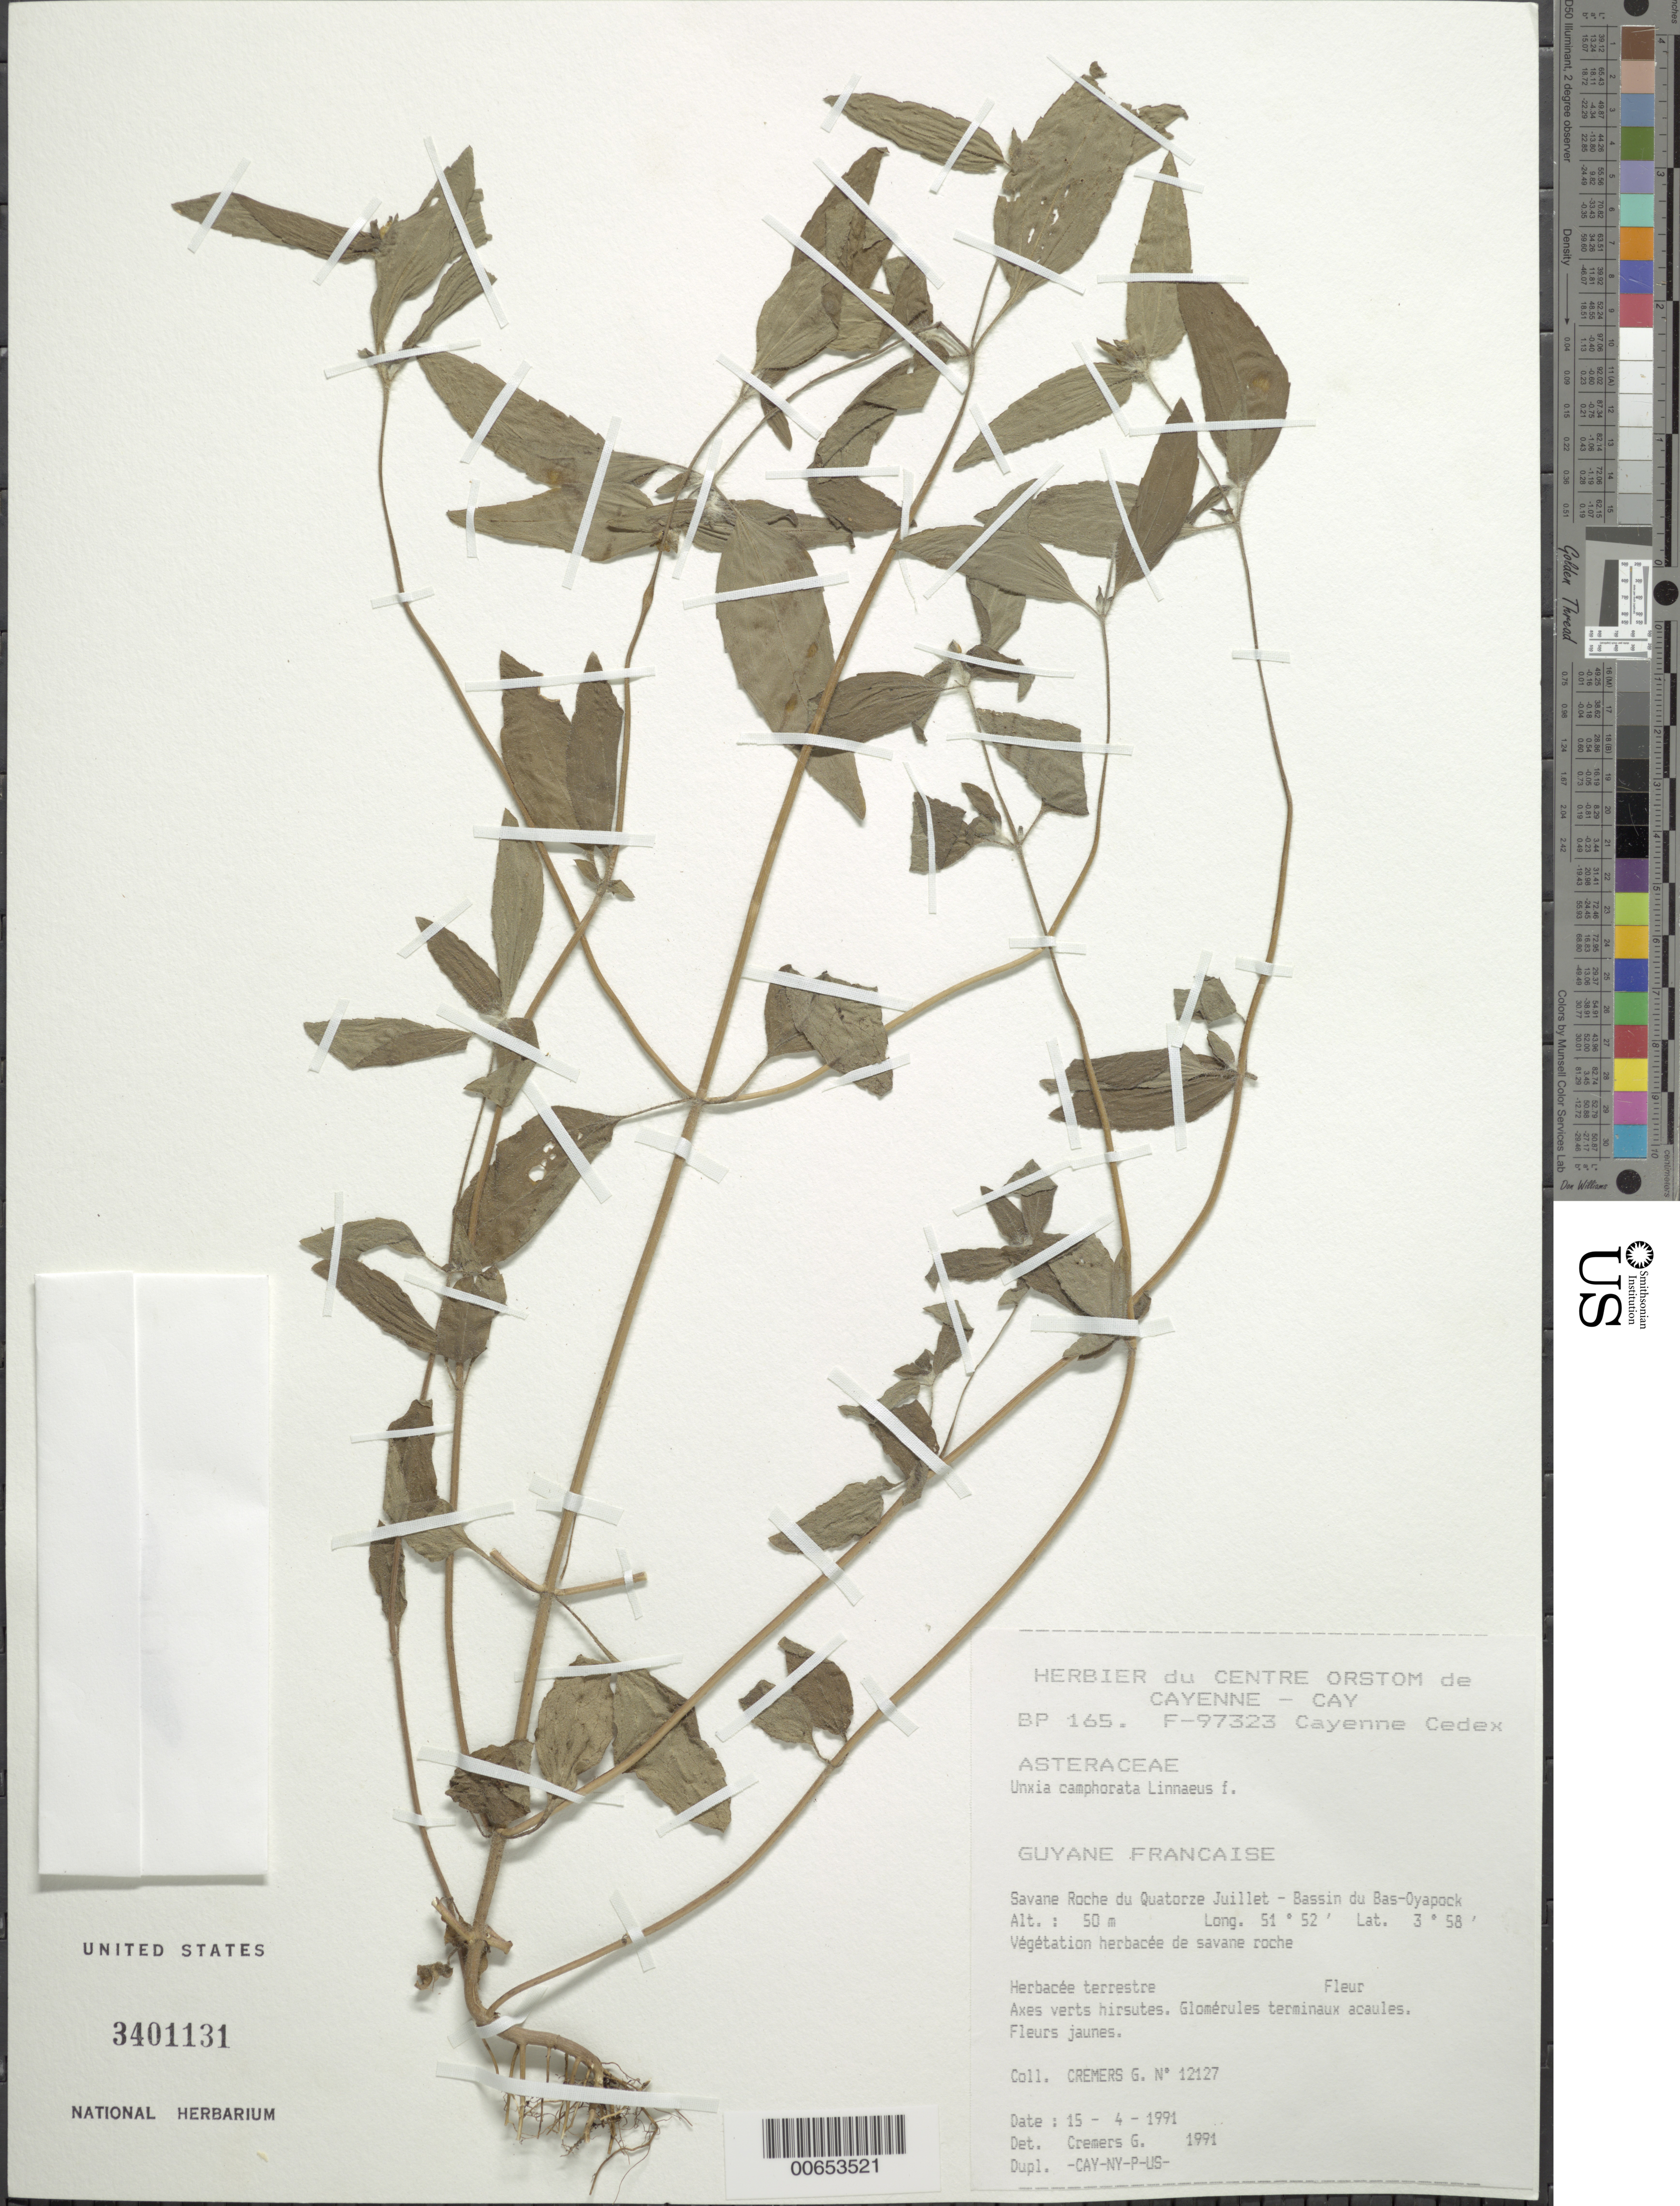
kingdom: Plantae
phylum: Tracheophyta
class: Magnoliopsida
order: Asterales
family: Asteraceae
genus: Unxia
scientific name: Unxia camphorata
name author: L. f.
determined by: Pruski, J. F.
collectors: G. Cremers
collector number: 12127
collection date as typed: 15-Apr-91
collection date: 1991-04-15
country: French Guiana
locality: Savane Roche du Quatorze Juillet, Bassin du Bas-Oyapock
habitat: Végétation herbacée de savane roche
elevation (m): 50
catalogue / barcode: US 3401131